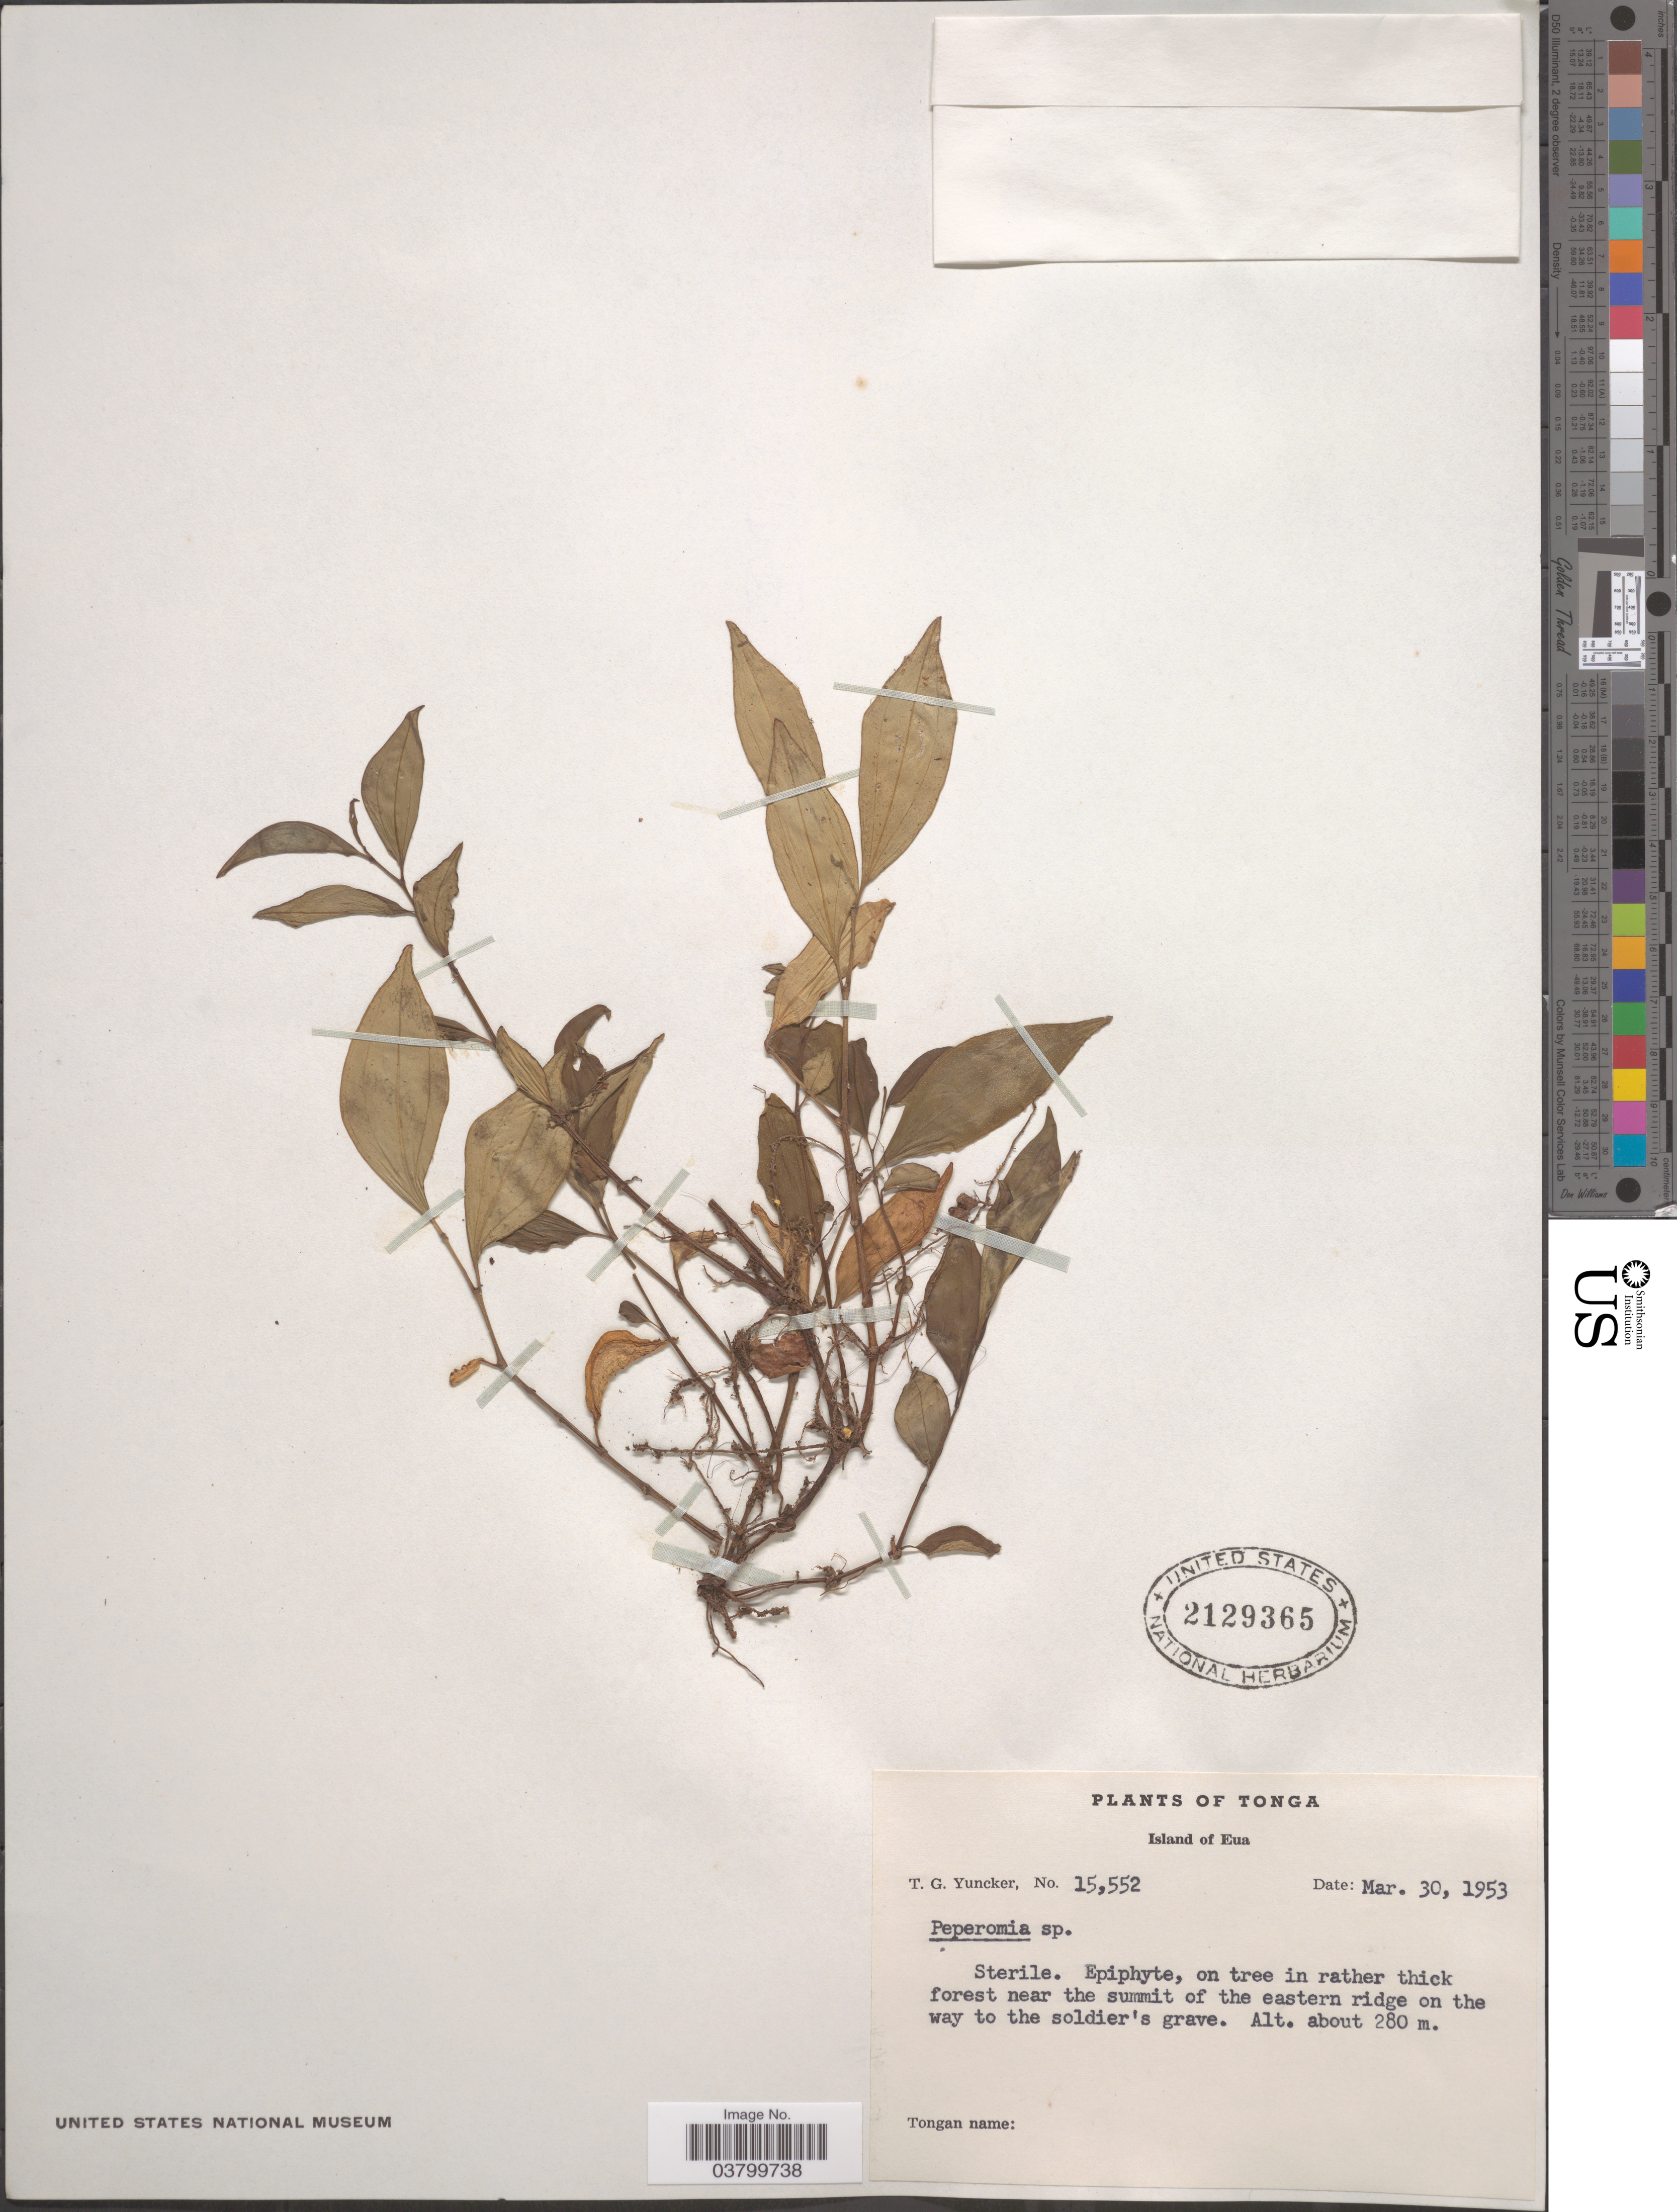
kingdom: Plantae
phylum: Tracheophyta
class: Magnoliopsida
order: Piperales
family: Piperaceae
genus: Peperomia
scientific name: Peperomia sp.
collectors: T. G. Yuncker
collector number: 15552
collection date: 1953-03-30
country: Tonga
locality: Island of Eua. On tree in rather thick forest near the summit of the eastern ridge on the way to the soldier's grave.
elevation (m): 280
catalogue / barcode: US 2129365